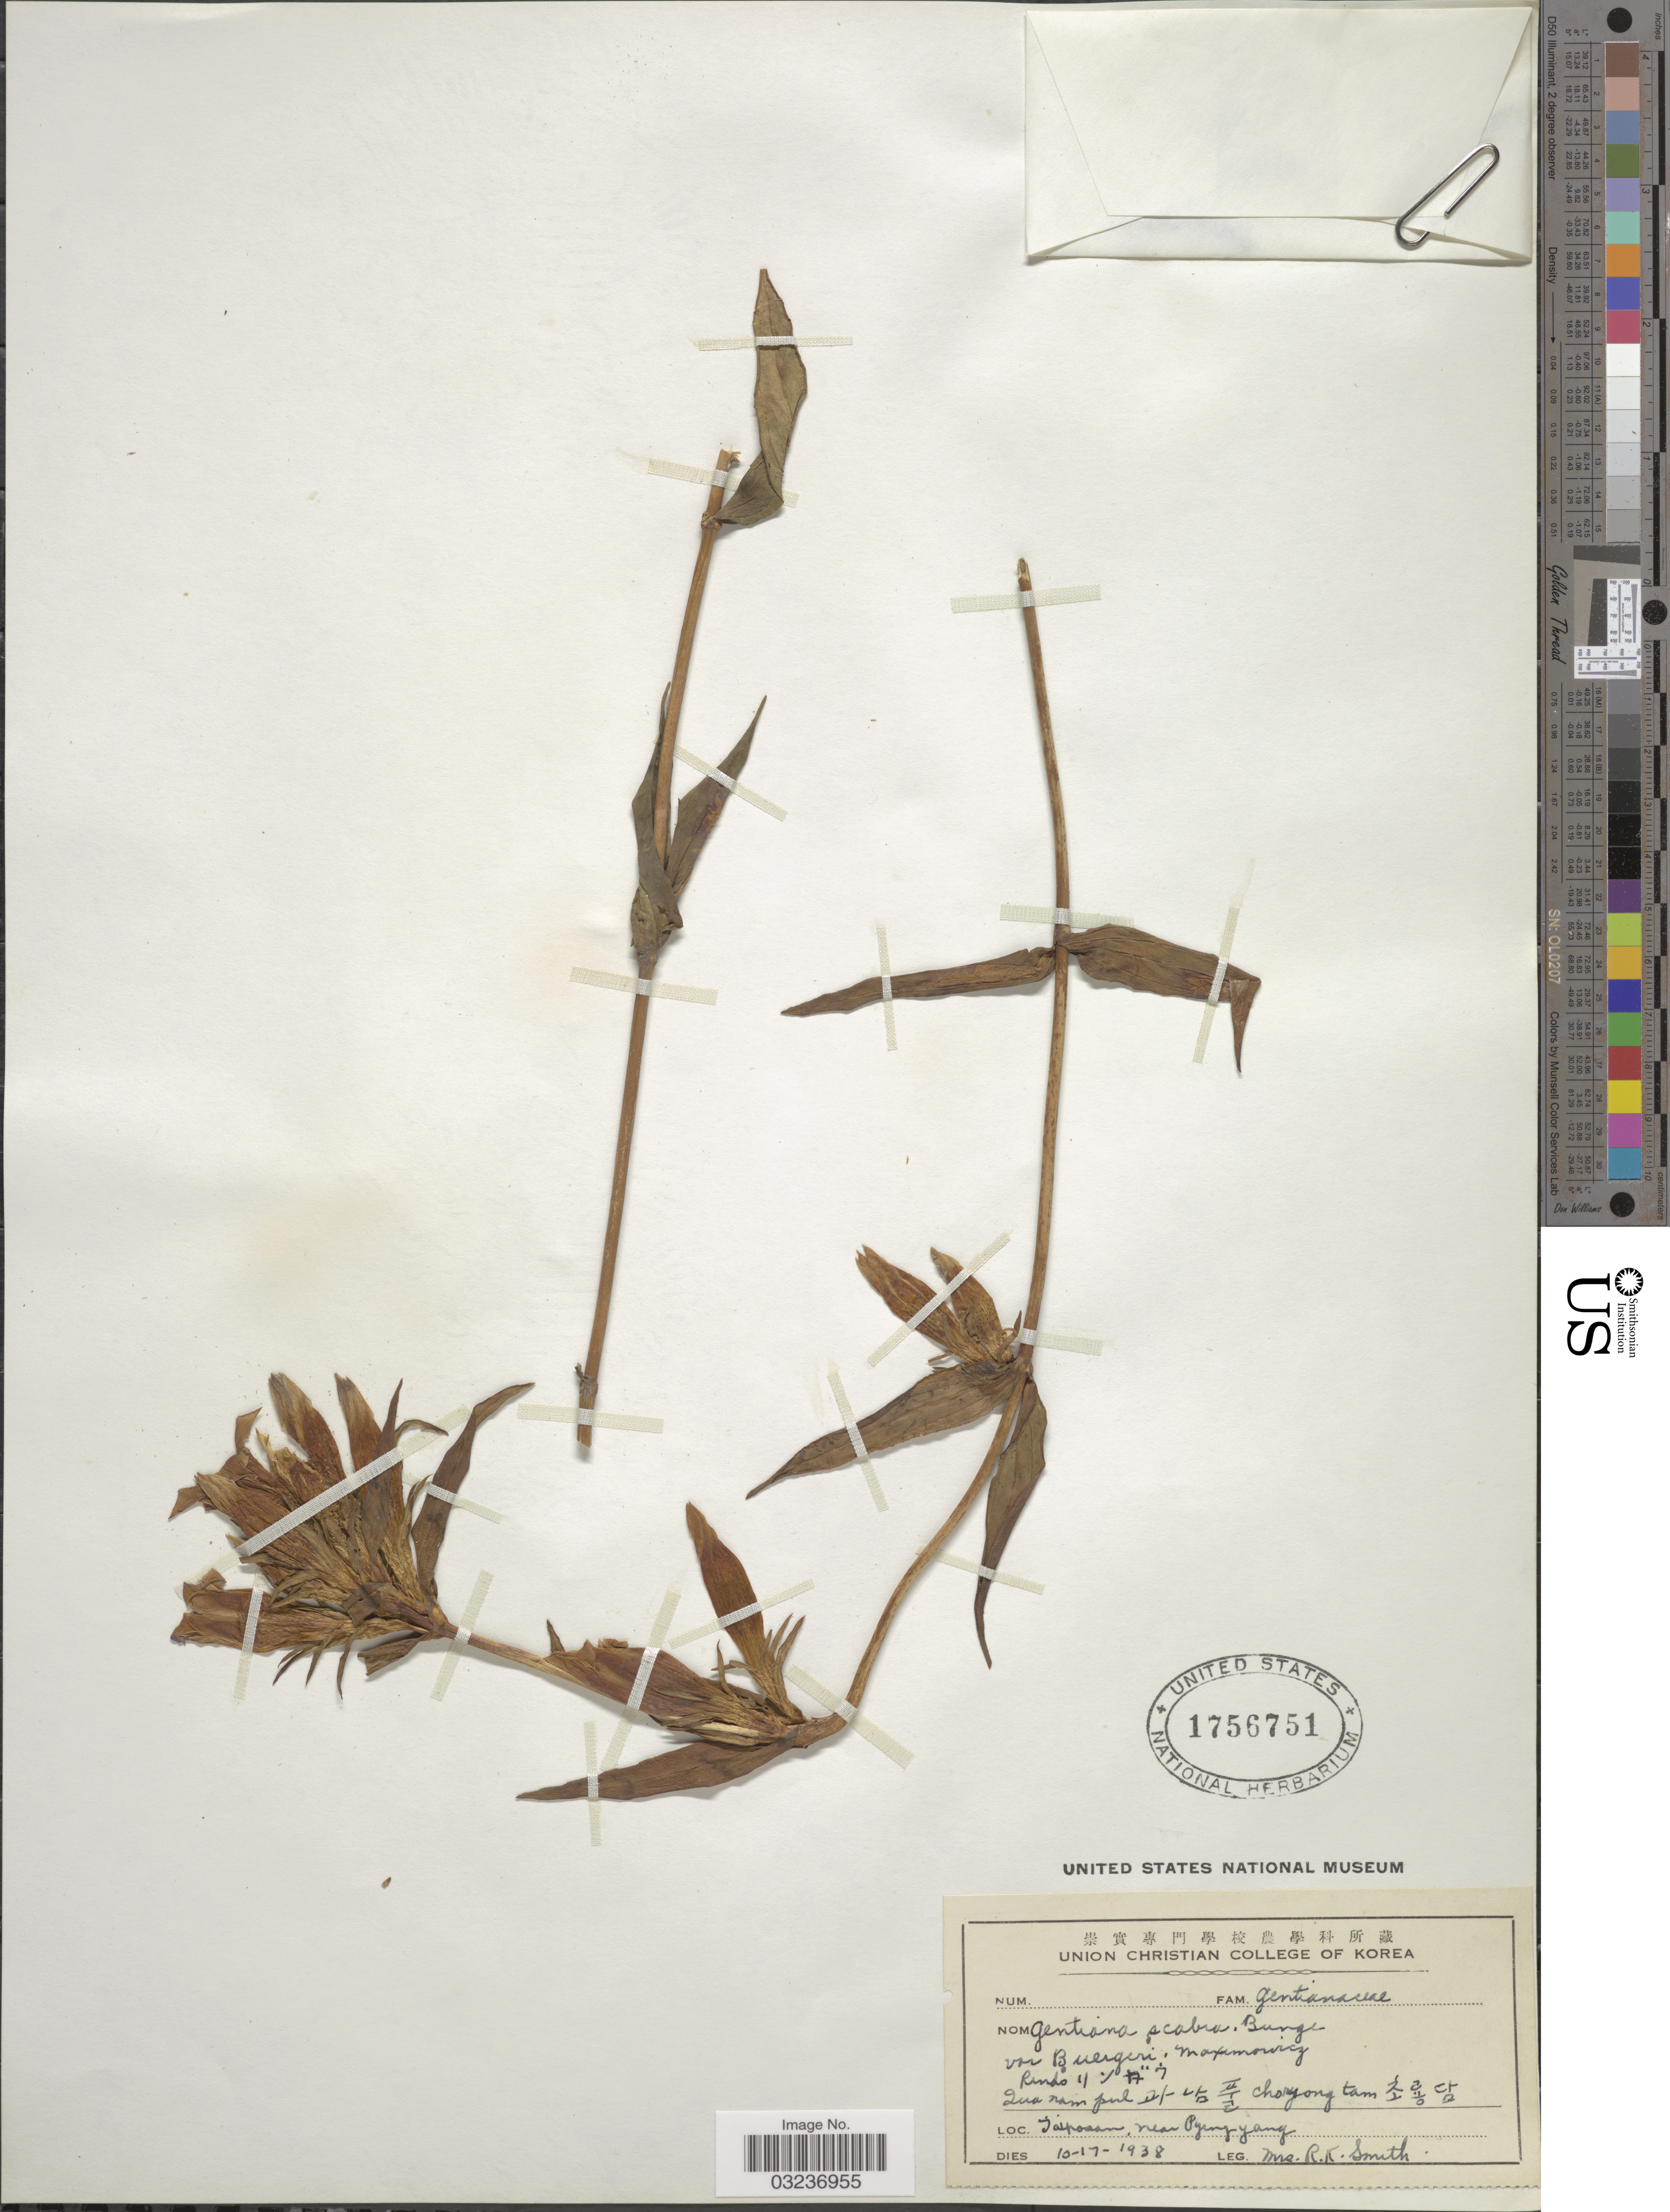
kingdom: Plantae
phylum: Tracheophyta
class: Magnoliopsida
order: Gentianales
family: Gentianaceae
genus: Gentiana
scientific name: Gentiana scabra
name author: Bunge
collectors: Mrs. R. K. Smith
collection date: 1938-10-17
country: North Korea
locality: Taiposan, near Pyengyang.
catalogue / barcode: US 1756751